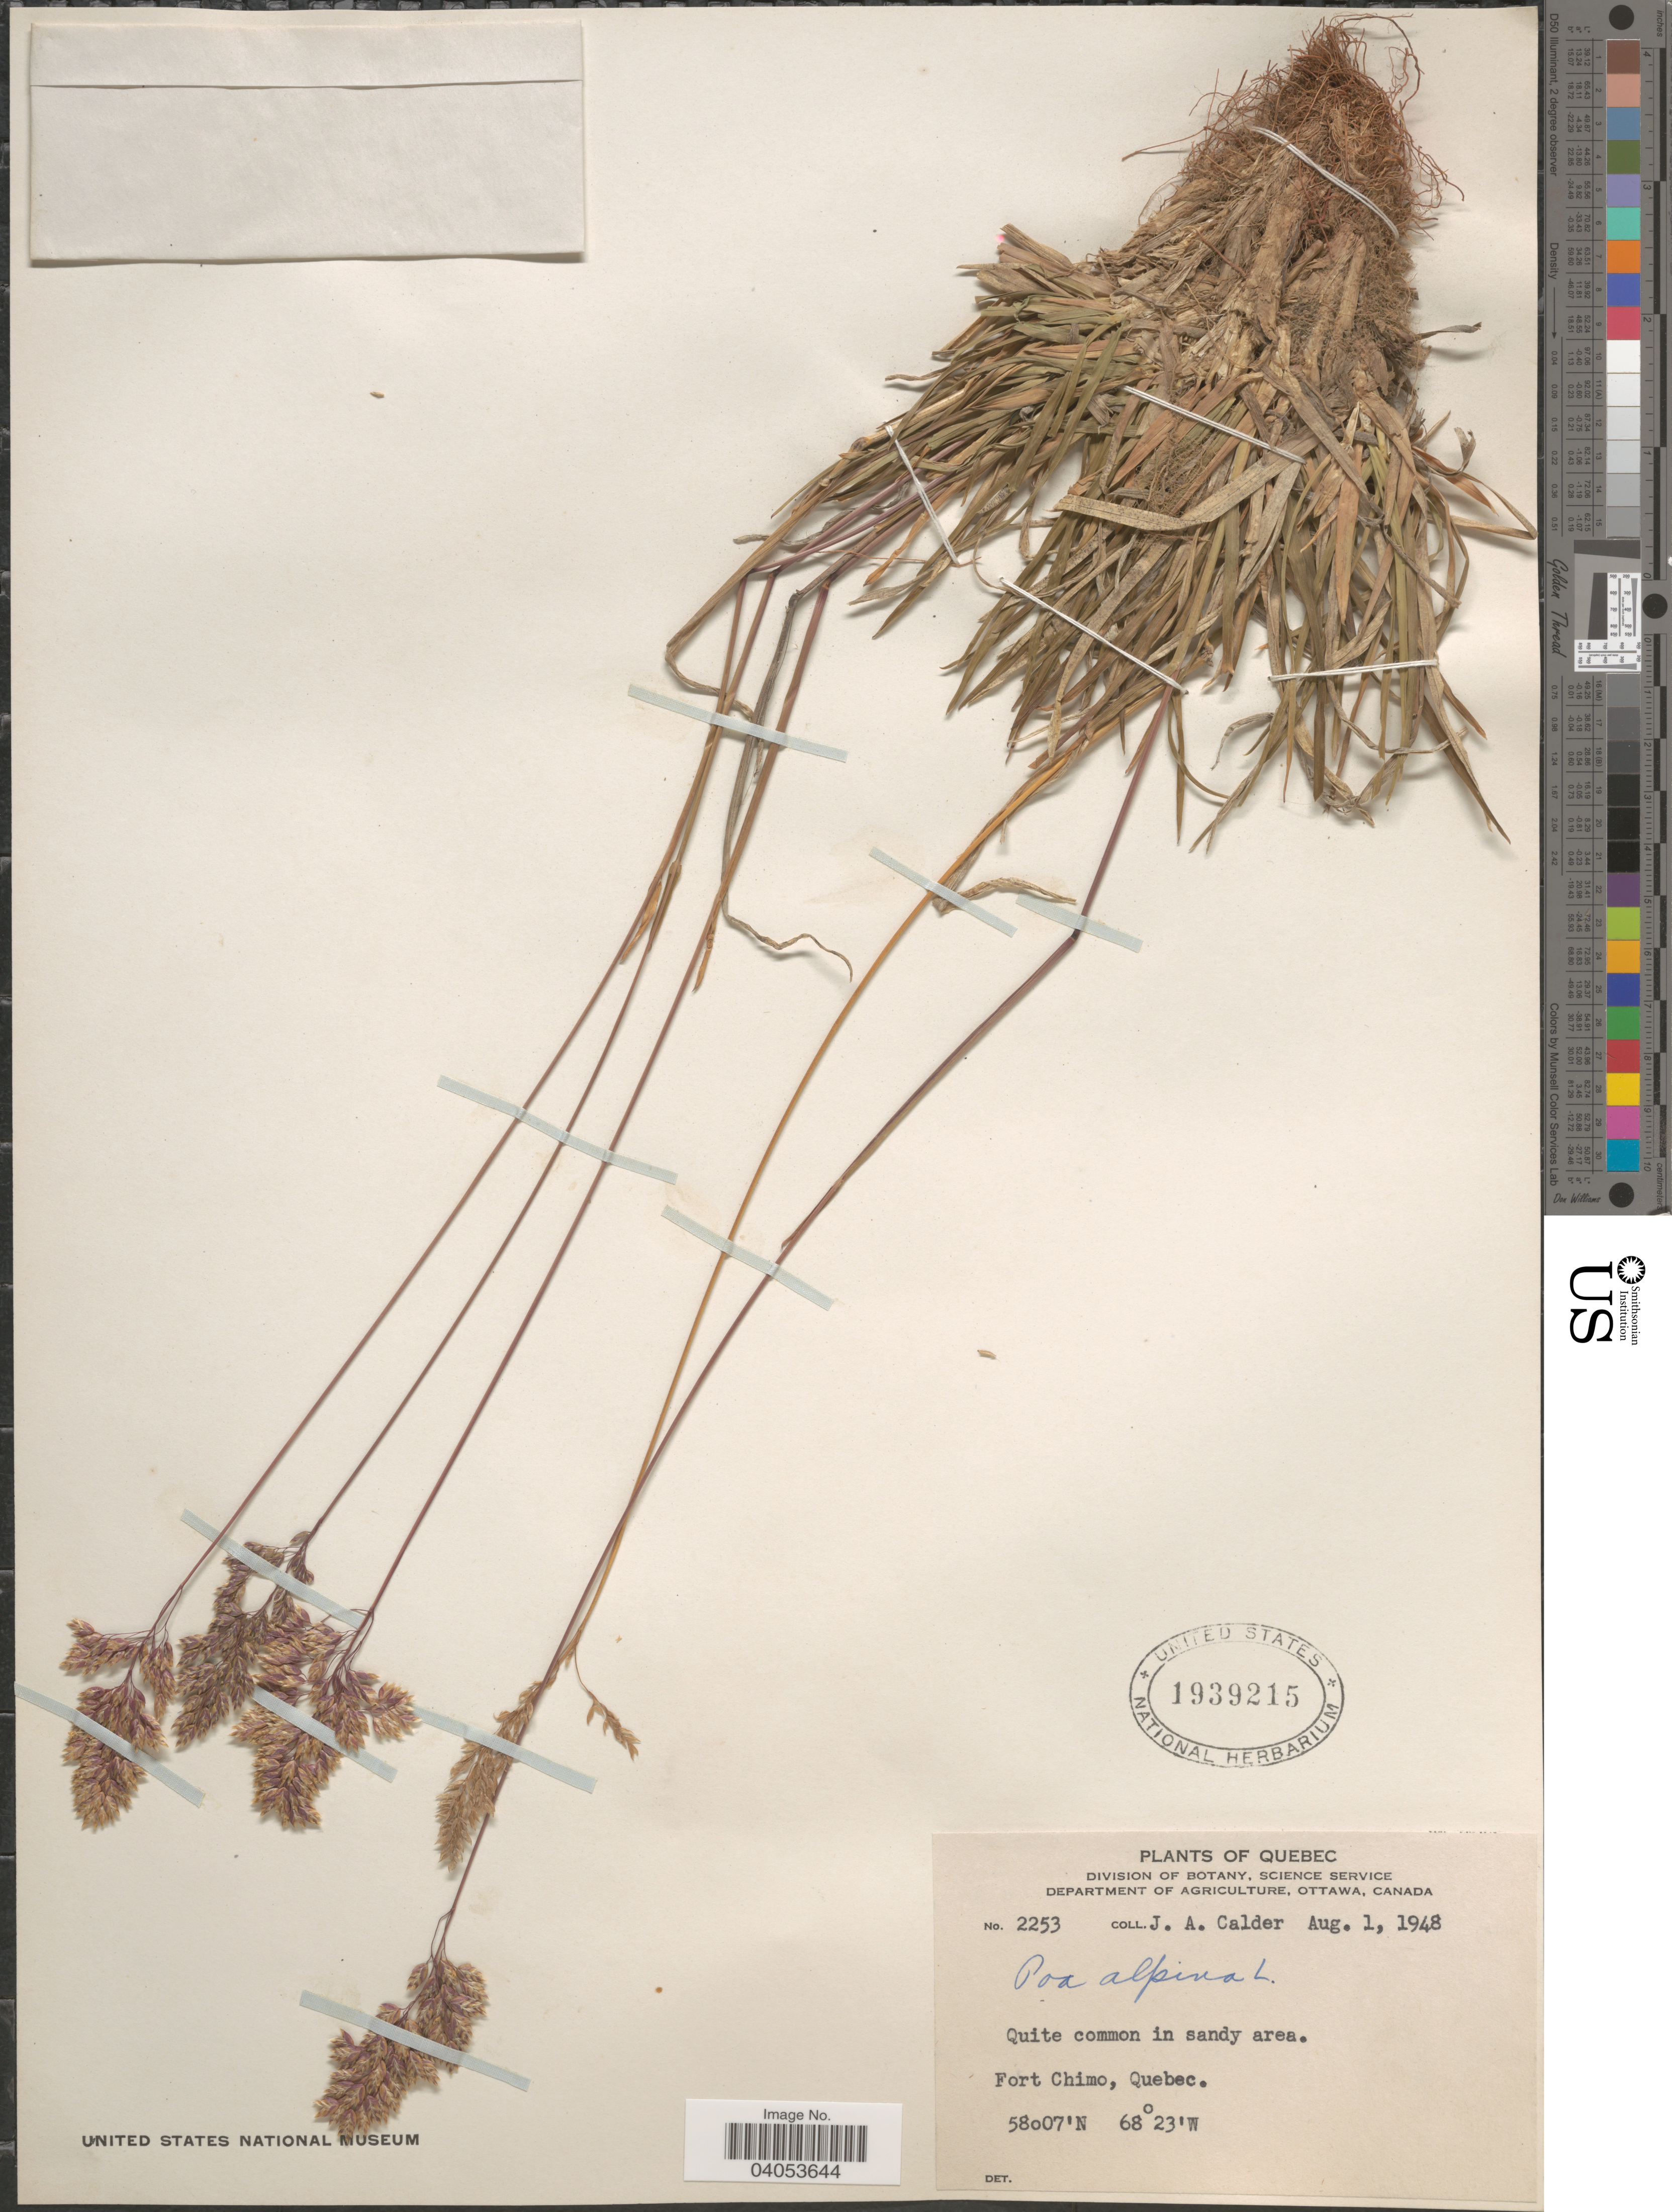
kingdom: Plantae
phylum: Tracheophyta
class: Liliopsida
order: Poales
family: Poaceae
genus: Poa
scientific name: Poa alpina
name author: L.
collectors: J. A. Calder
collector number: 2253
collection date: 1948-08-01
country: Canada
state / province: Quebec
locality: Fort Chimo.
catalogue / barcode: US 1939215